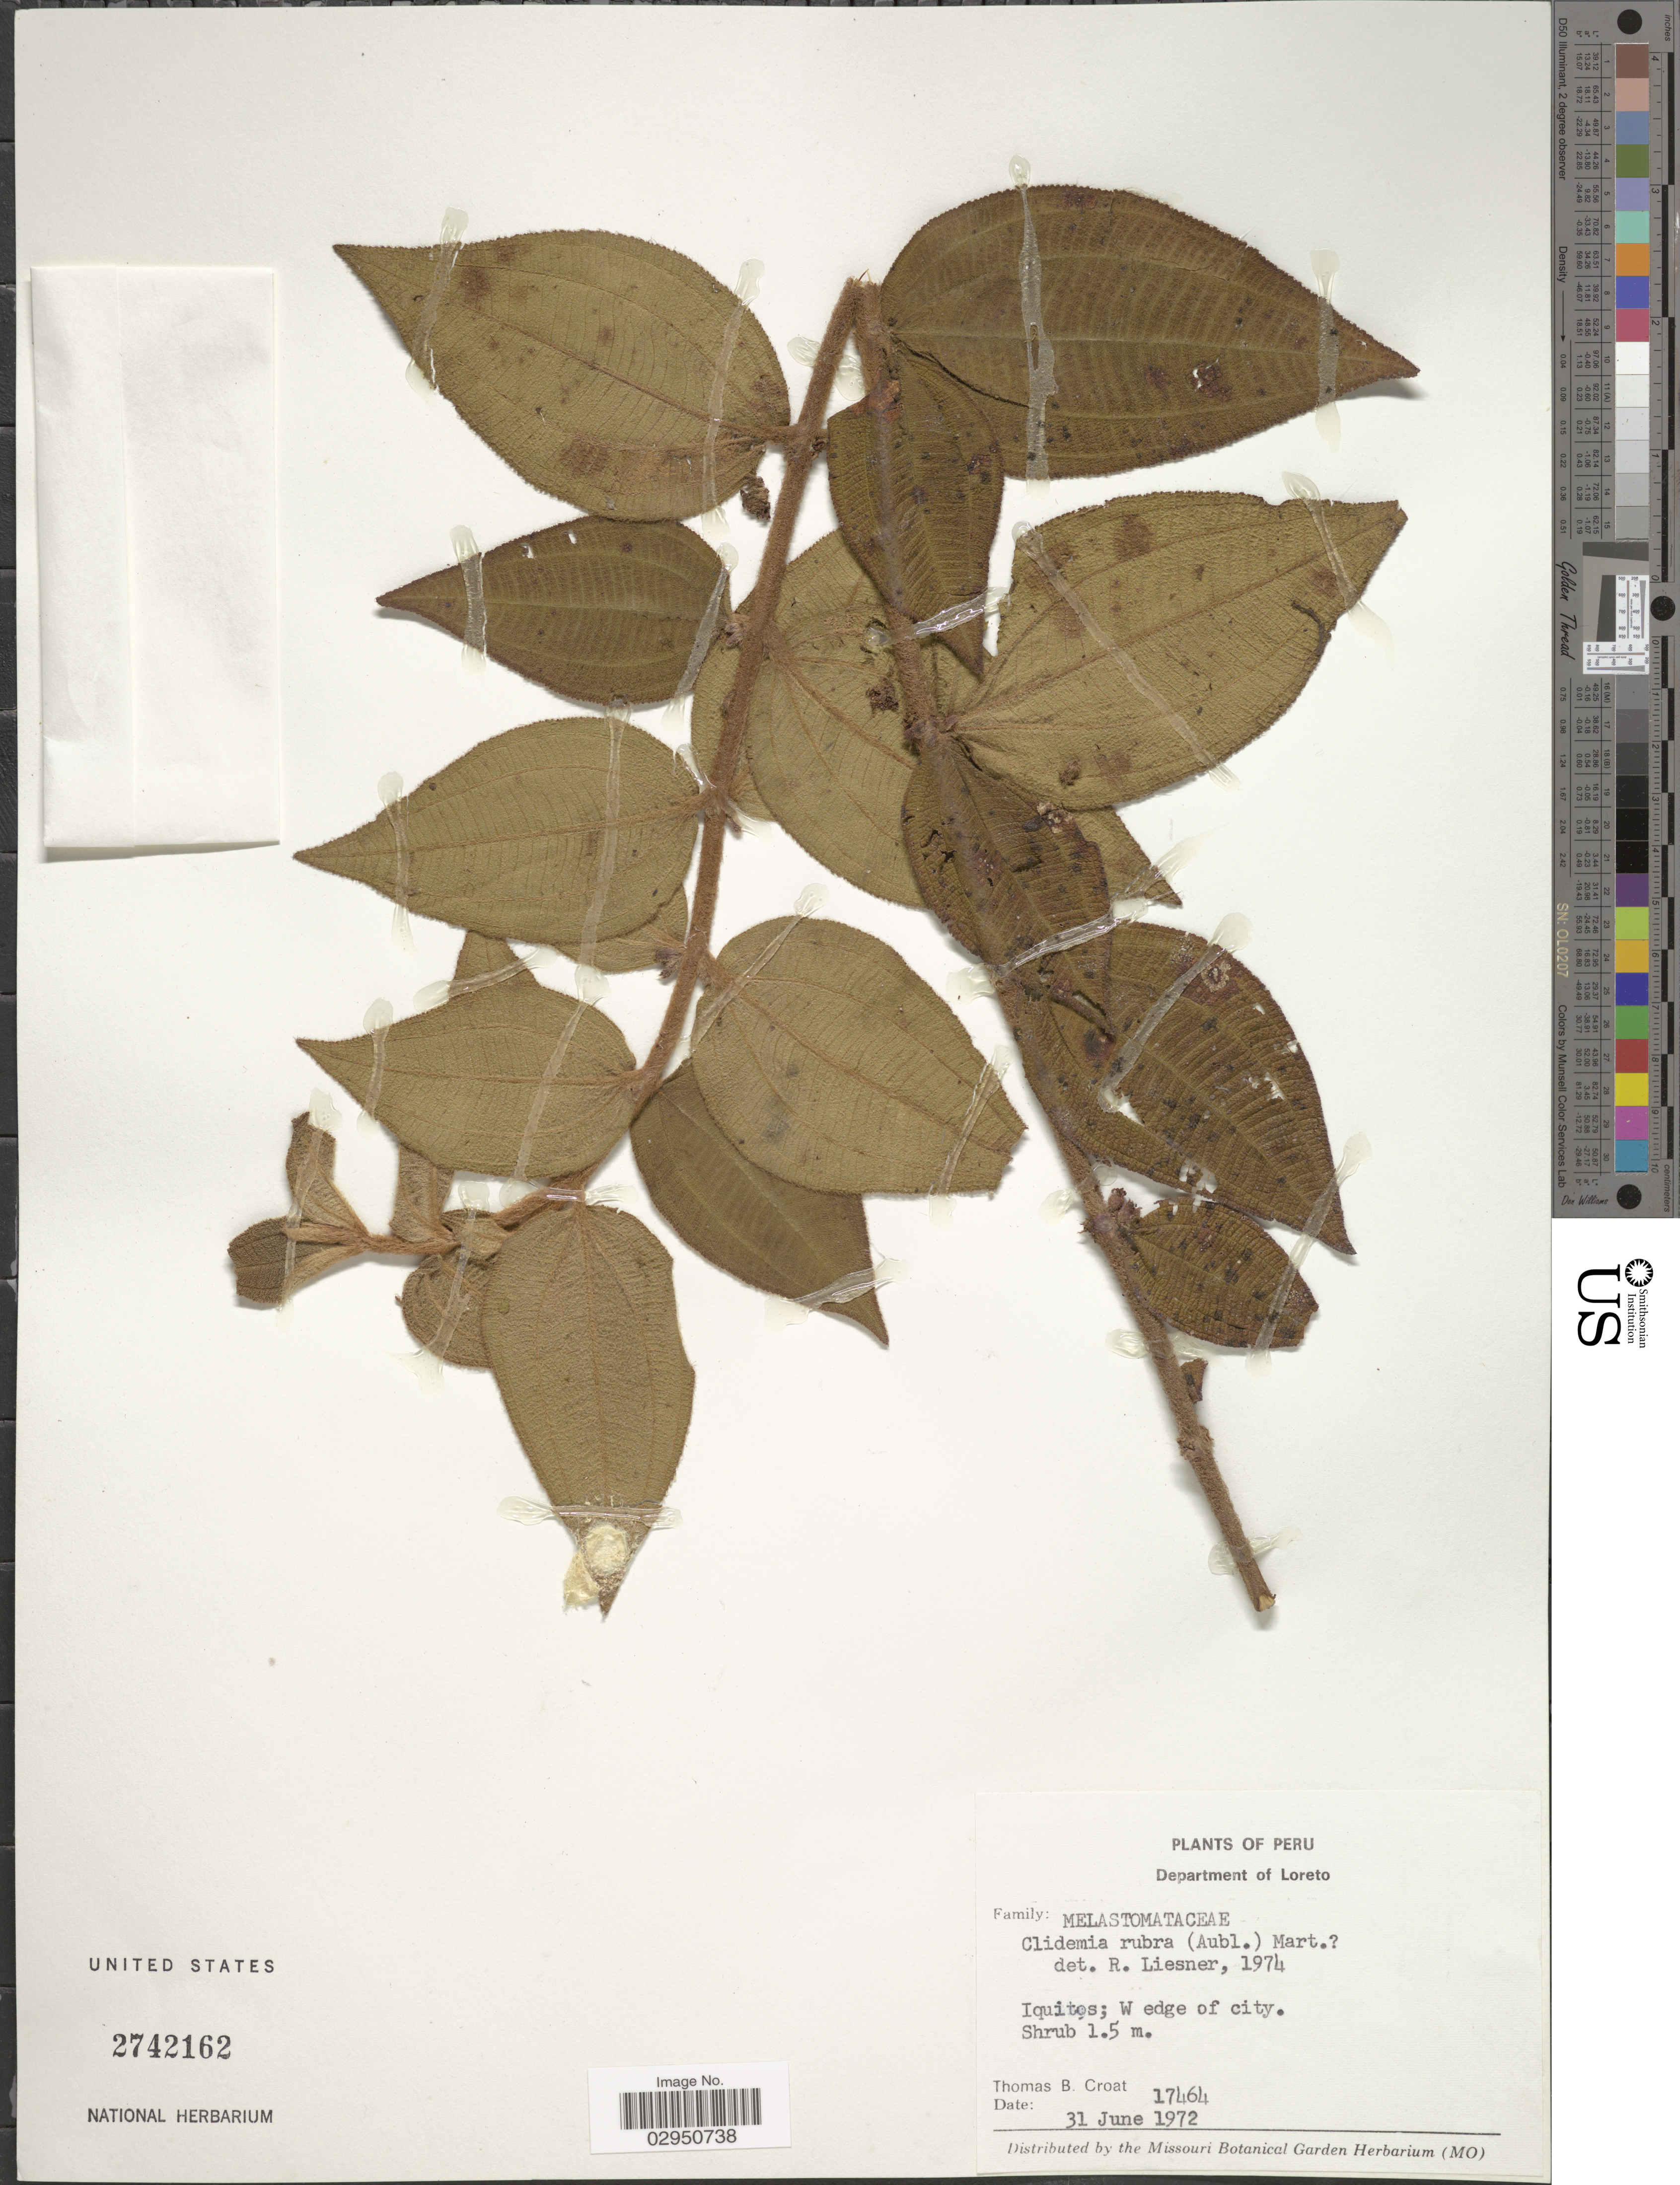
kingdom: Plantae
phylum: Tracheophyta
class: Magnoliopsida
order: Myrtales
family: Melastomataceae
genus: Clidemia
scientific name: Clidemia rubra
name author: (Aubl.) Mart.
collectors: T. B. Croat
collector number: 17464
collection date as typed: Transcribed d/m/y: 31/6/1972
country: Peru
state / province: Loreto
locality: Department of Loreto. Iquitos; W edge of city.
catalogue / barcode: US 2742162